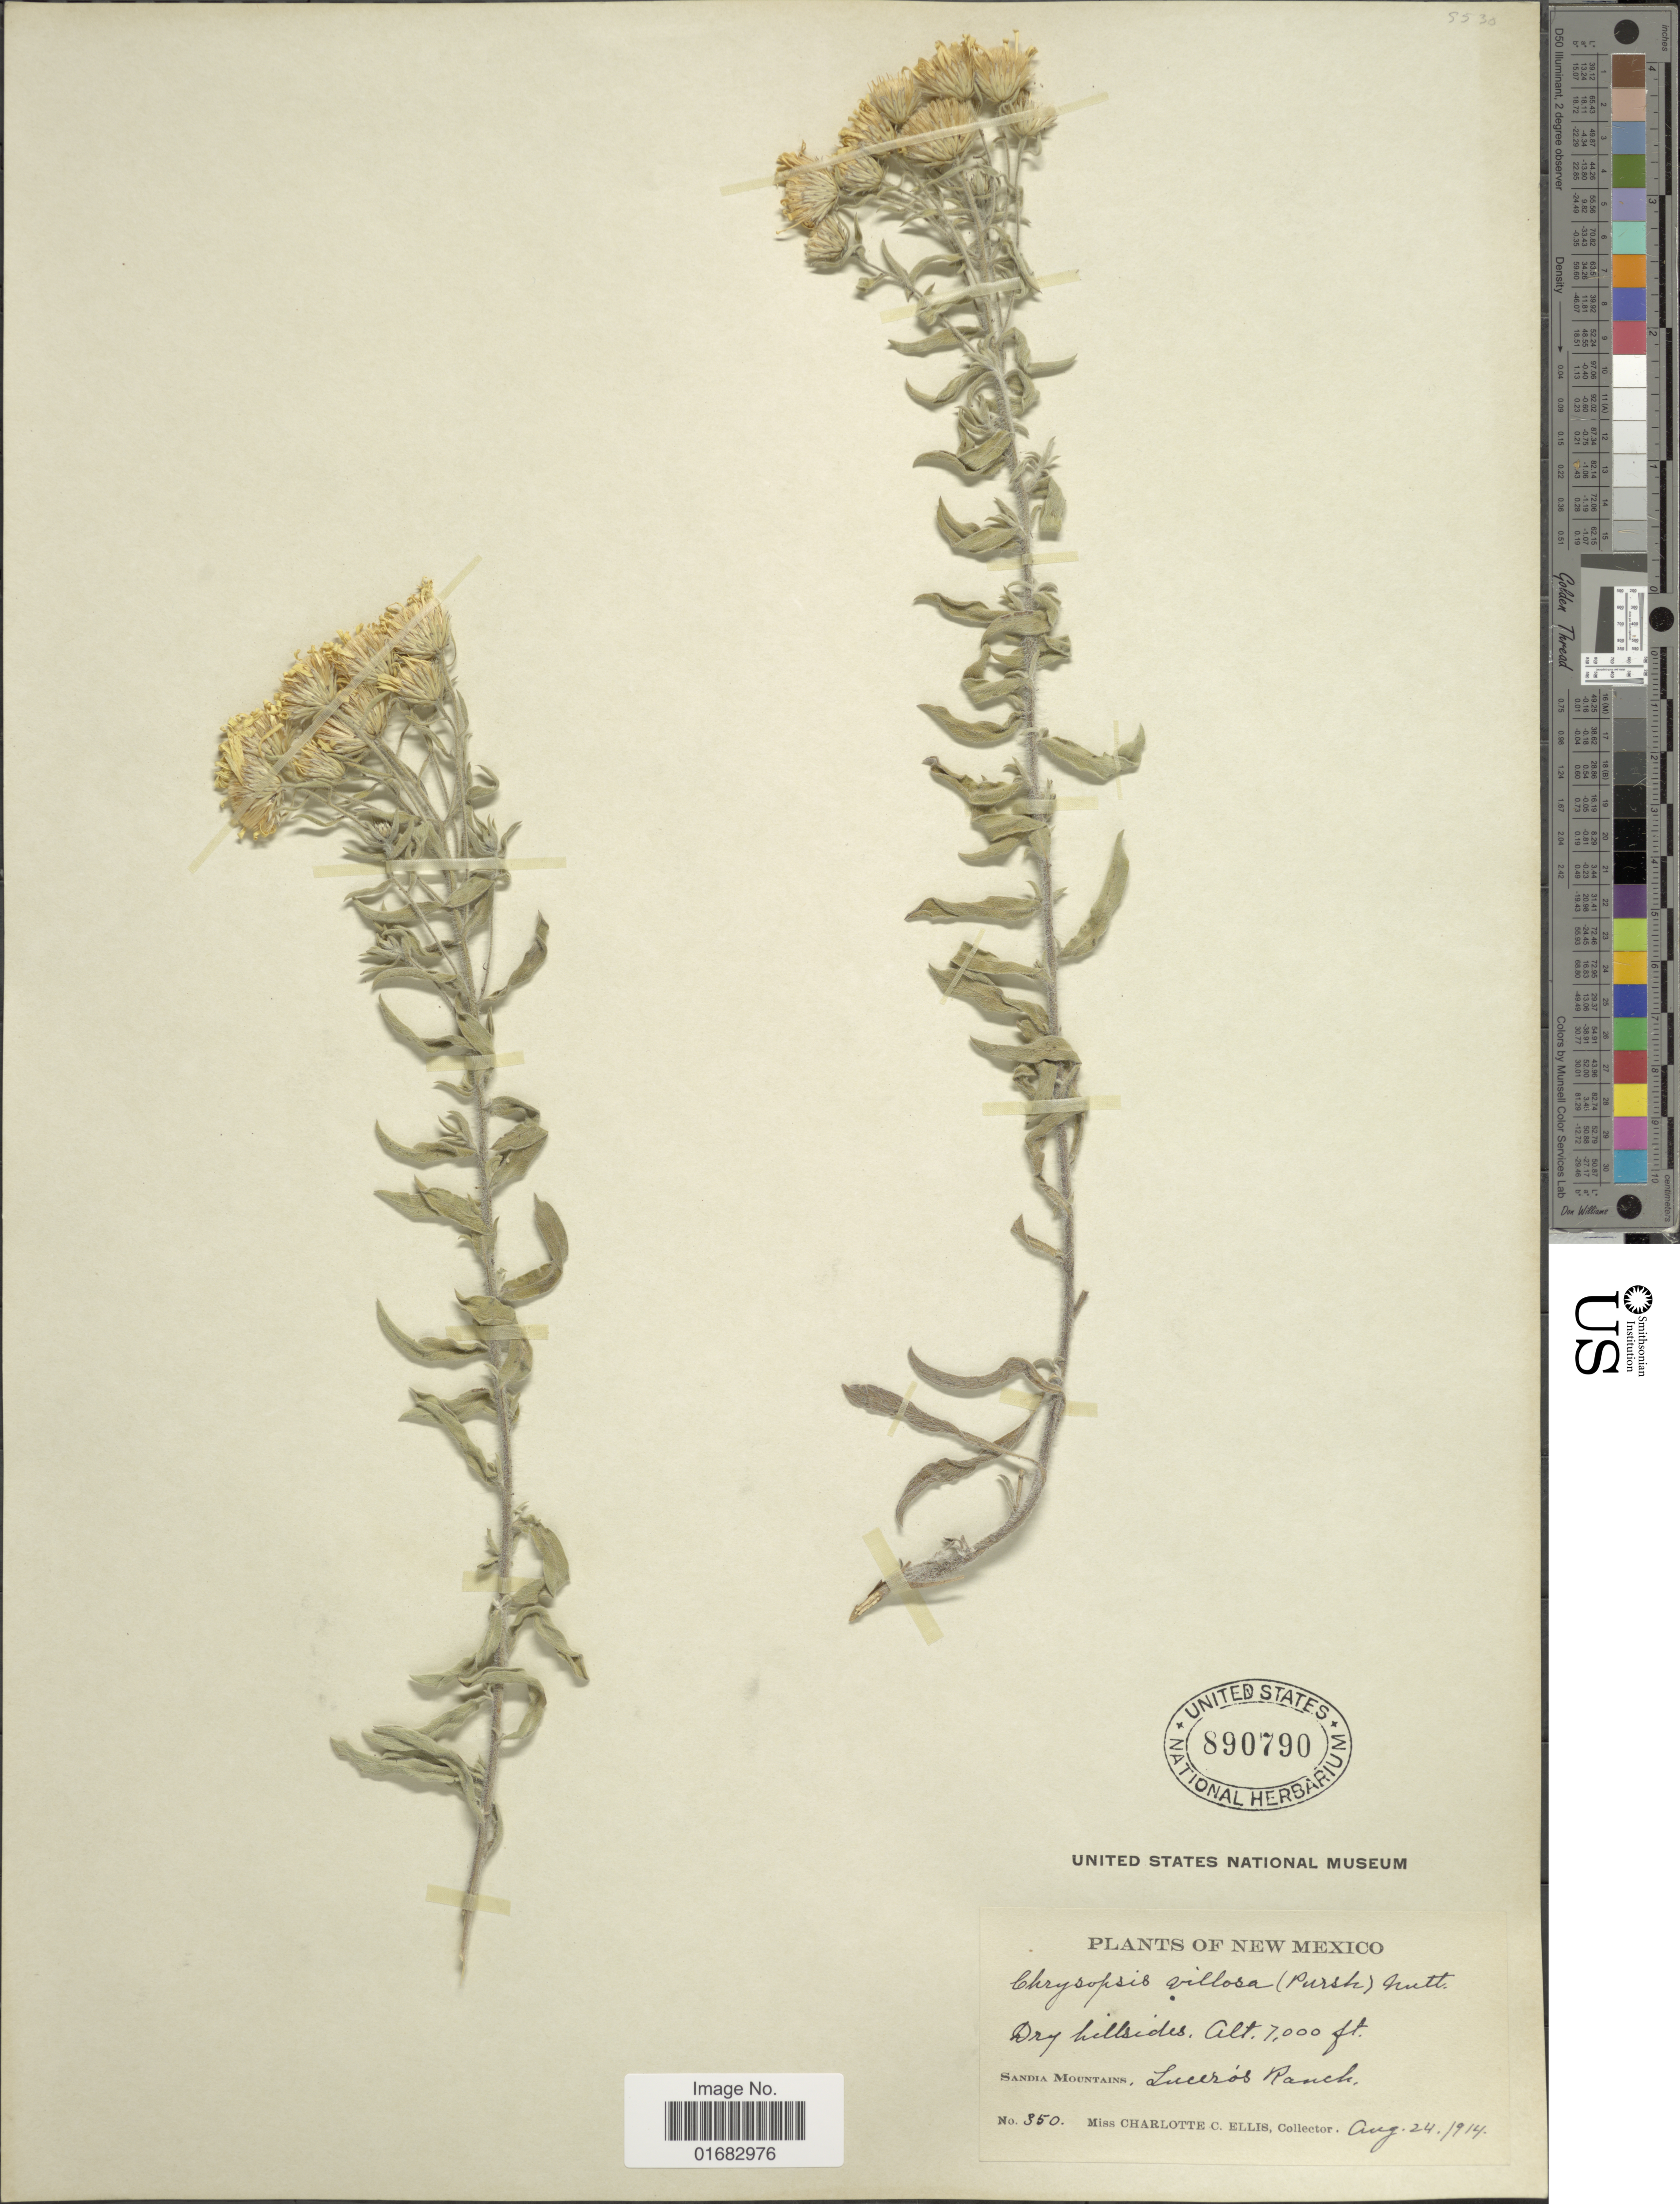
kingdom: Plantae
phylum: Tracheophyta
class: Magnoliopsida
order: Asterales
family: Asteraceae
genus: Heterotheca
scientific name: Heterotheca villosa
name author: (Pursh) Shinners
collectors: C. C. Ellis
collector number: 350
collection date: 1914-08-24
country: United States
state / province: New Mexico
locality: Dry hillsides, Sandia Mountains, Lucero's Ranch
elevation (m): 2134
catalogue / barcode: US 890790